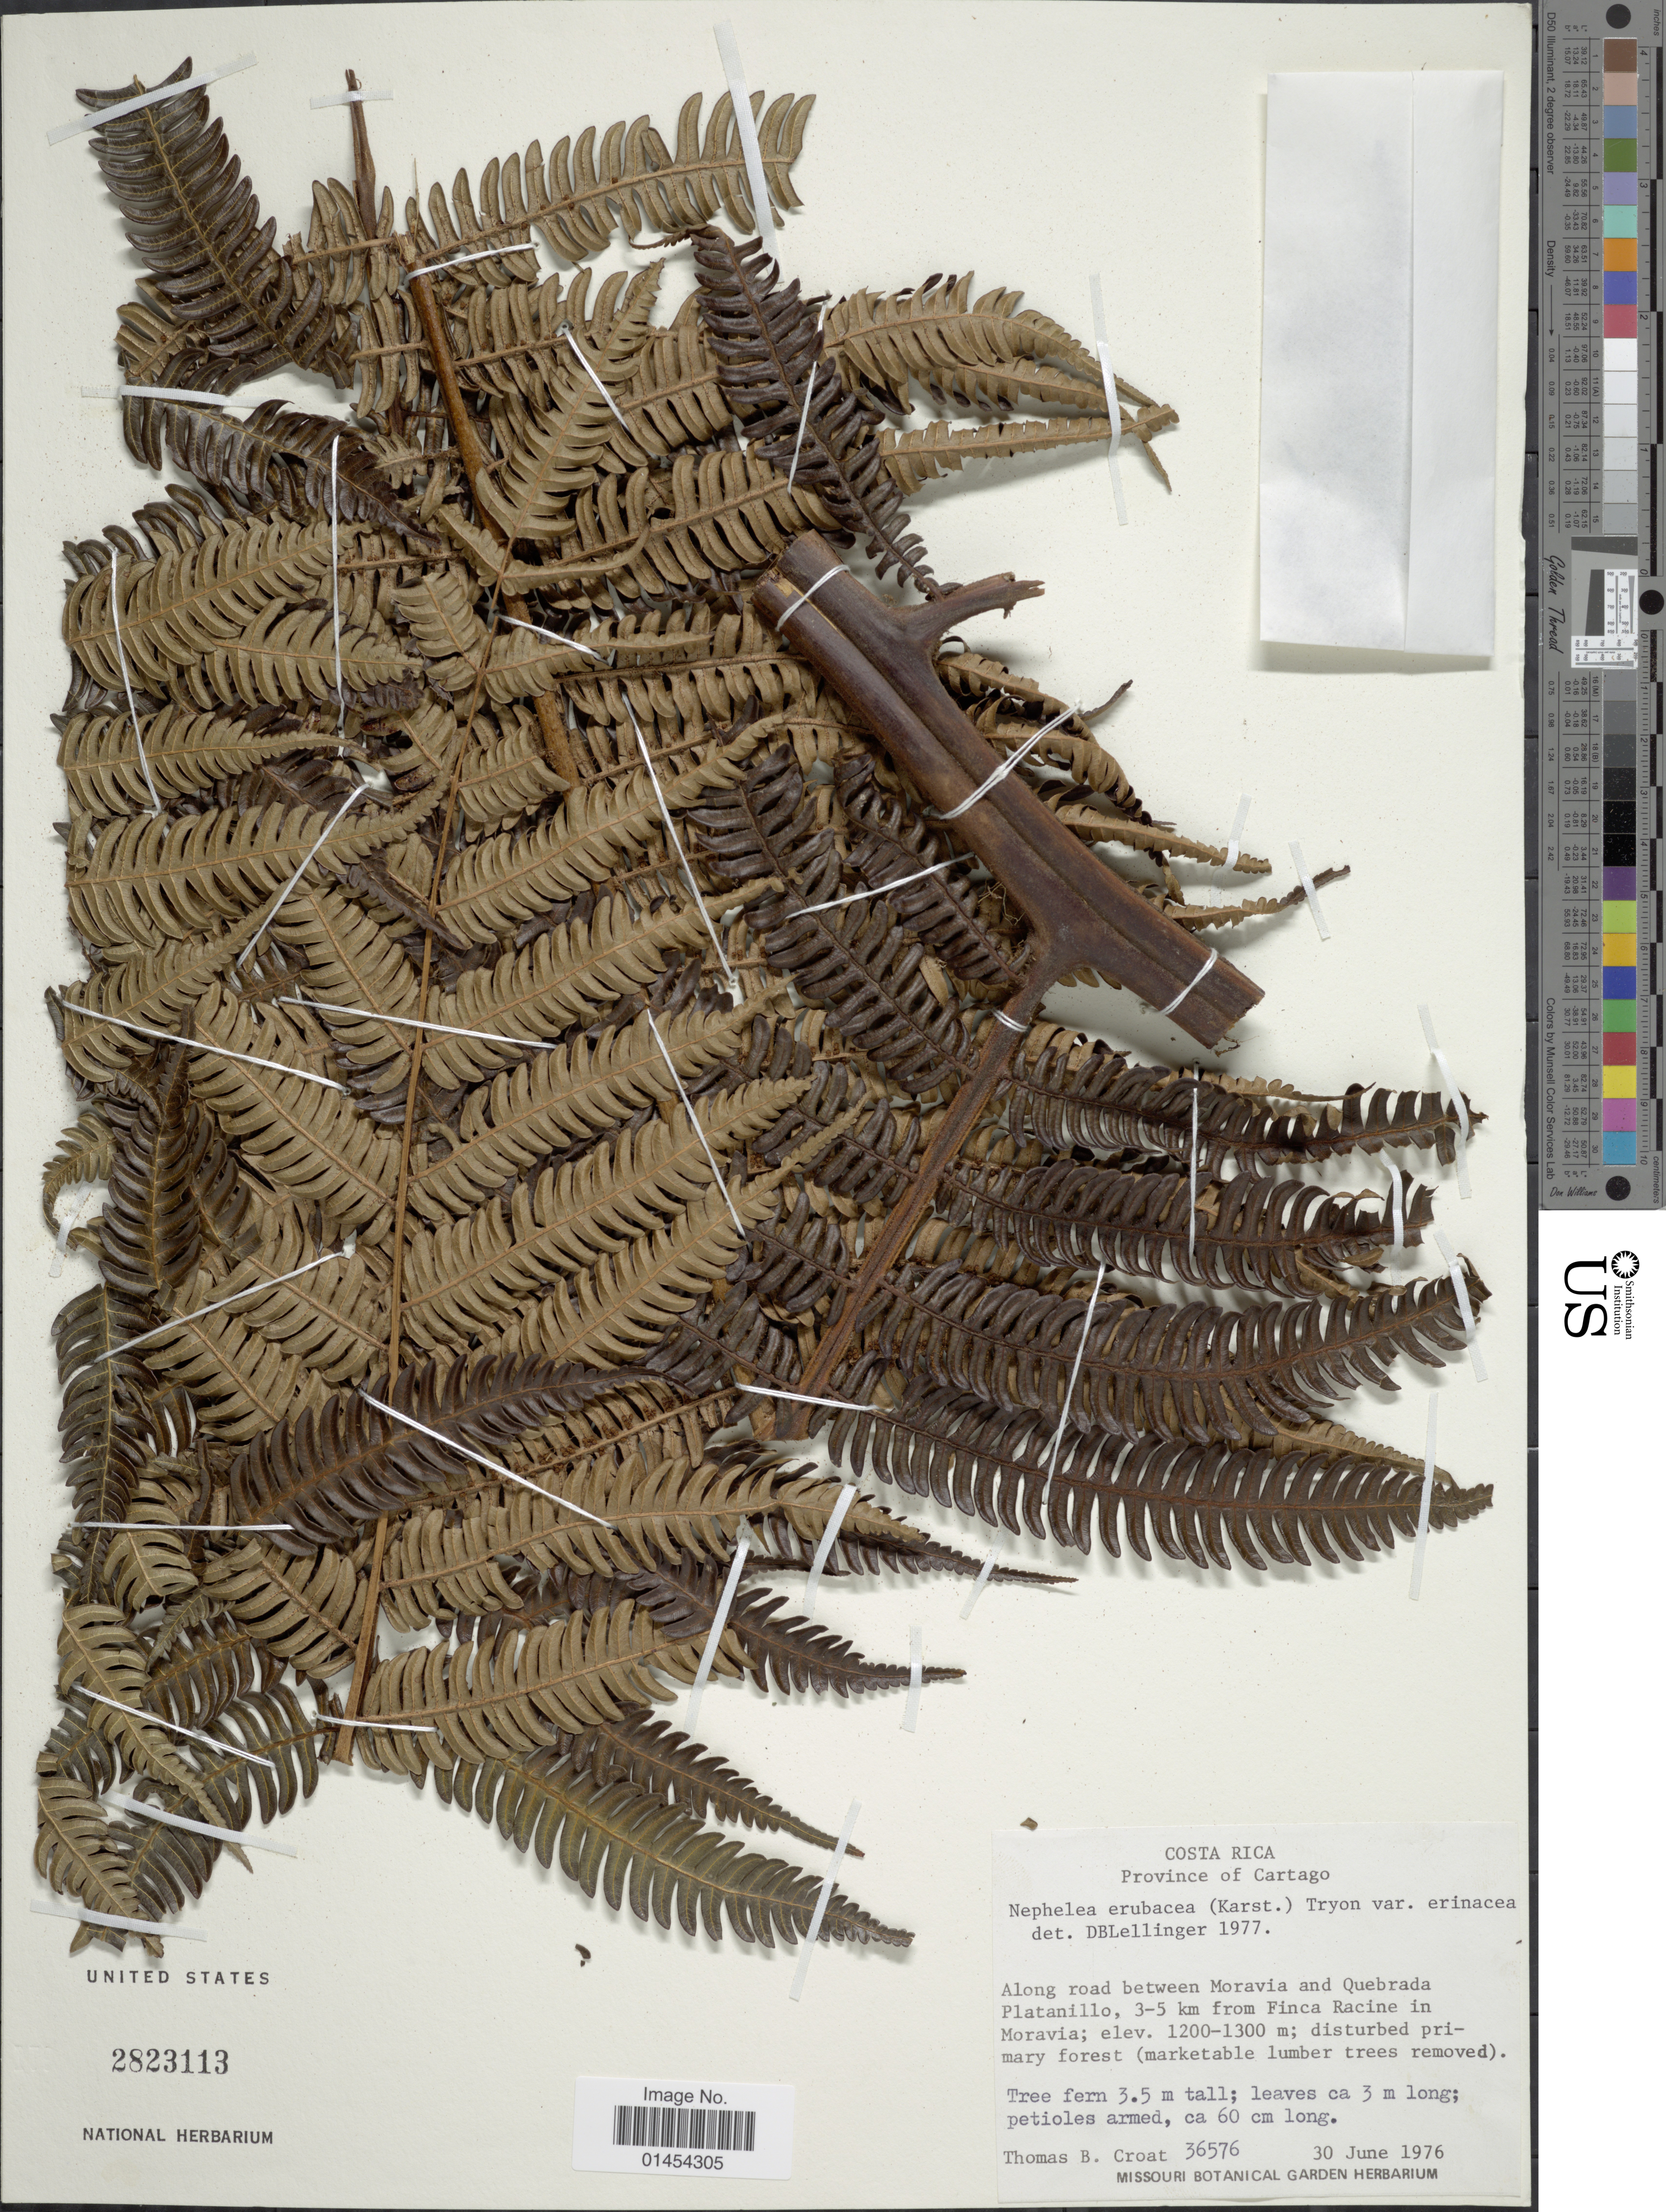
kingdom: Plantae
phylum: Tracheophyta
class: Polypodiopsida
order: Cyatheales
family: Cyatheaceae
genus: Alsophila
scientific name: Alsophila erinacea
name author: (H. Karst.) D.S. Conant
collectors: T. B. Croat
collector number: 36576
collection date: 1976-06-30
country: Costa Rica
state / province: Cartago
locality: Along road between Moravia and Quebrada Patanillo, 3-5 km from Finca Racine in Moravia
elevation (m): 1200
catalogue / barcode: US 2823113